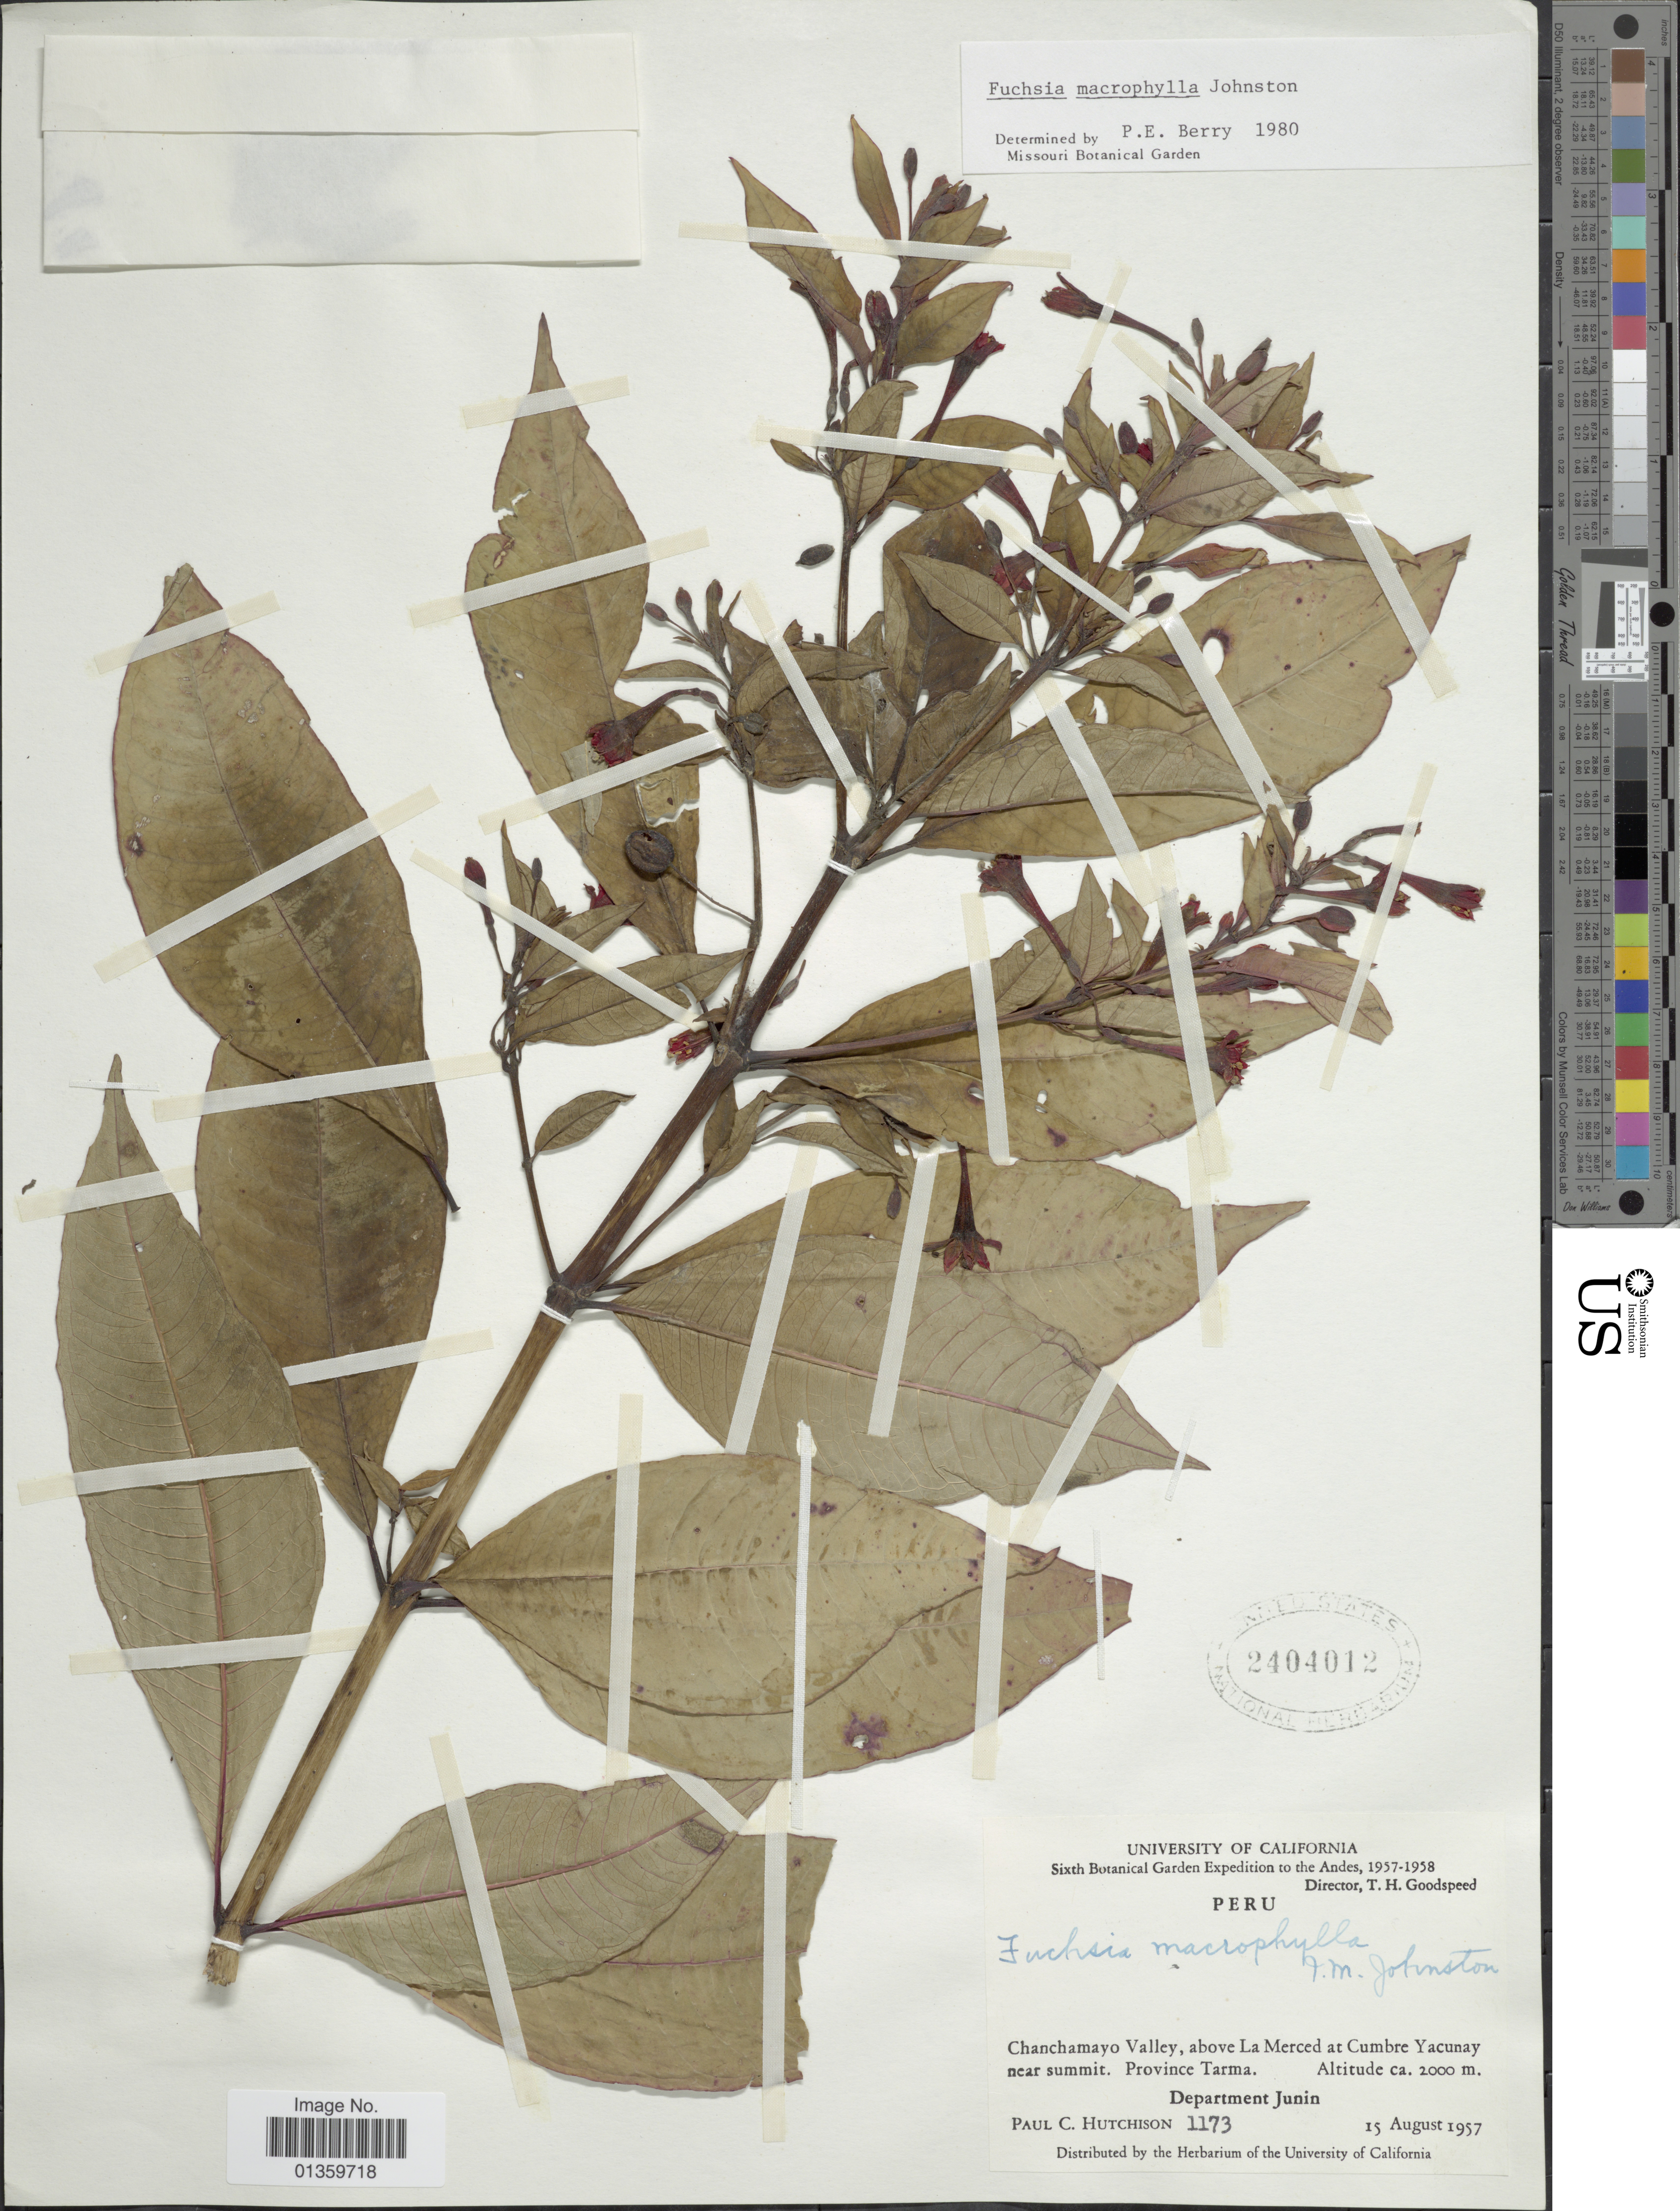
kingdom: Plantae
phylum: Tracheophyta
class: Magnoliopsida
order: Myrtales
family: Onagraceae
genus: Fuchsia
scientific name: Fuchsia macrophylla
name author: I.M. Johnst.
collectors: P. C. Hutchison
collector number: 1173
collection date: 1957-08-15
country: Peru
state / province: Junín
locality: Chanchamayo Valley, above La Merced at Cumbre Yacumay near summit. Province Tarma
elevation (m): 2000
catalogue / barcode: US 2404012